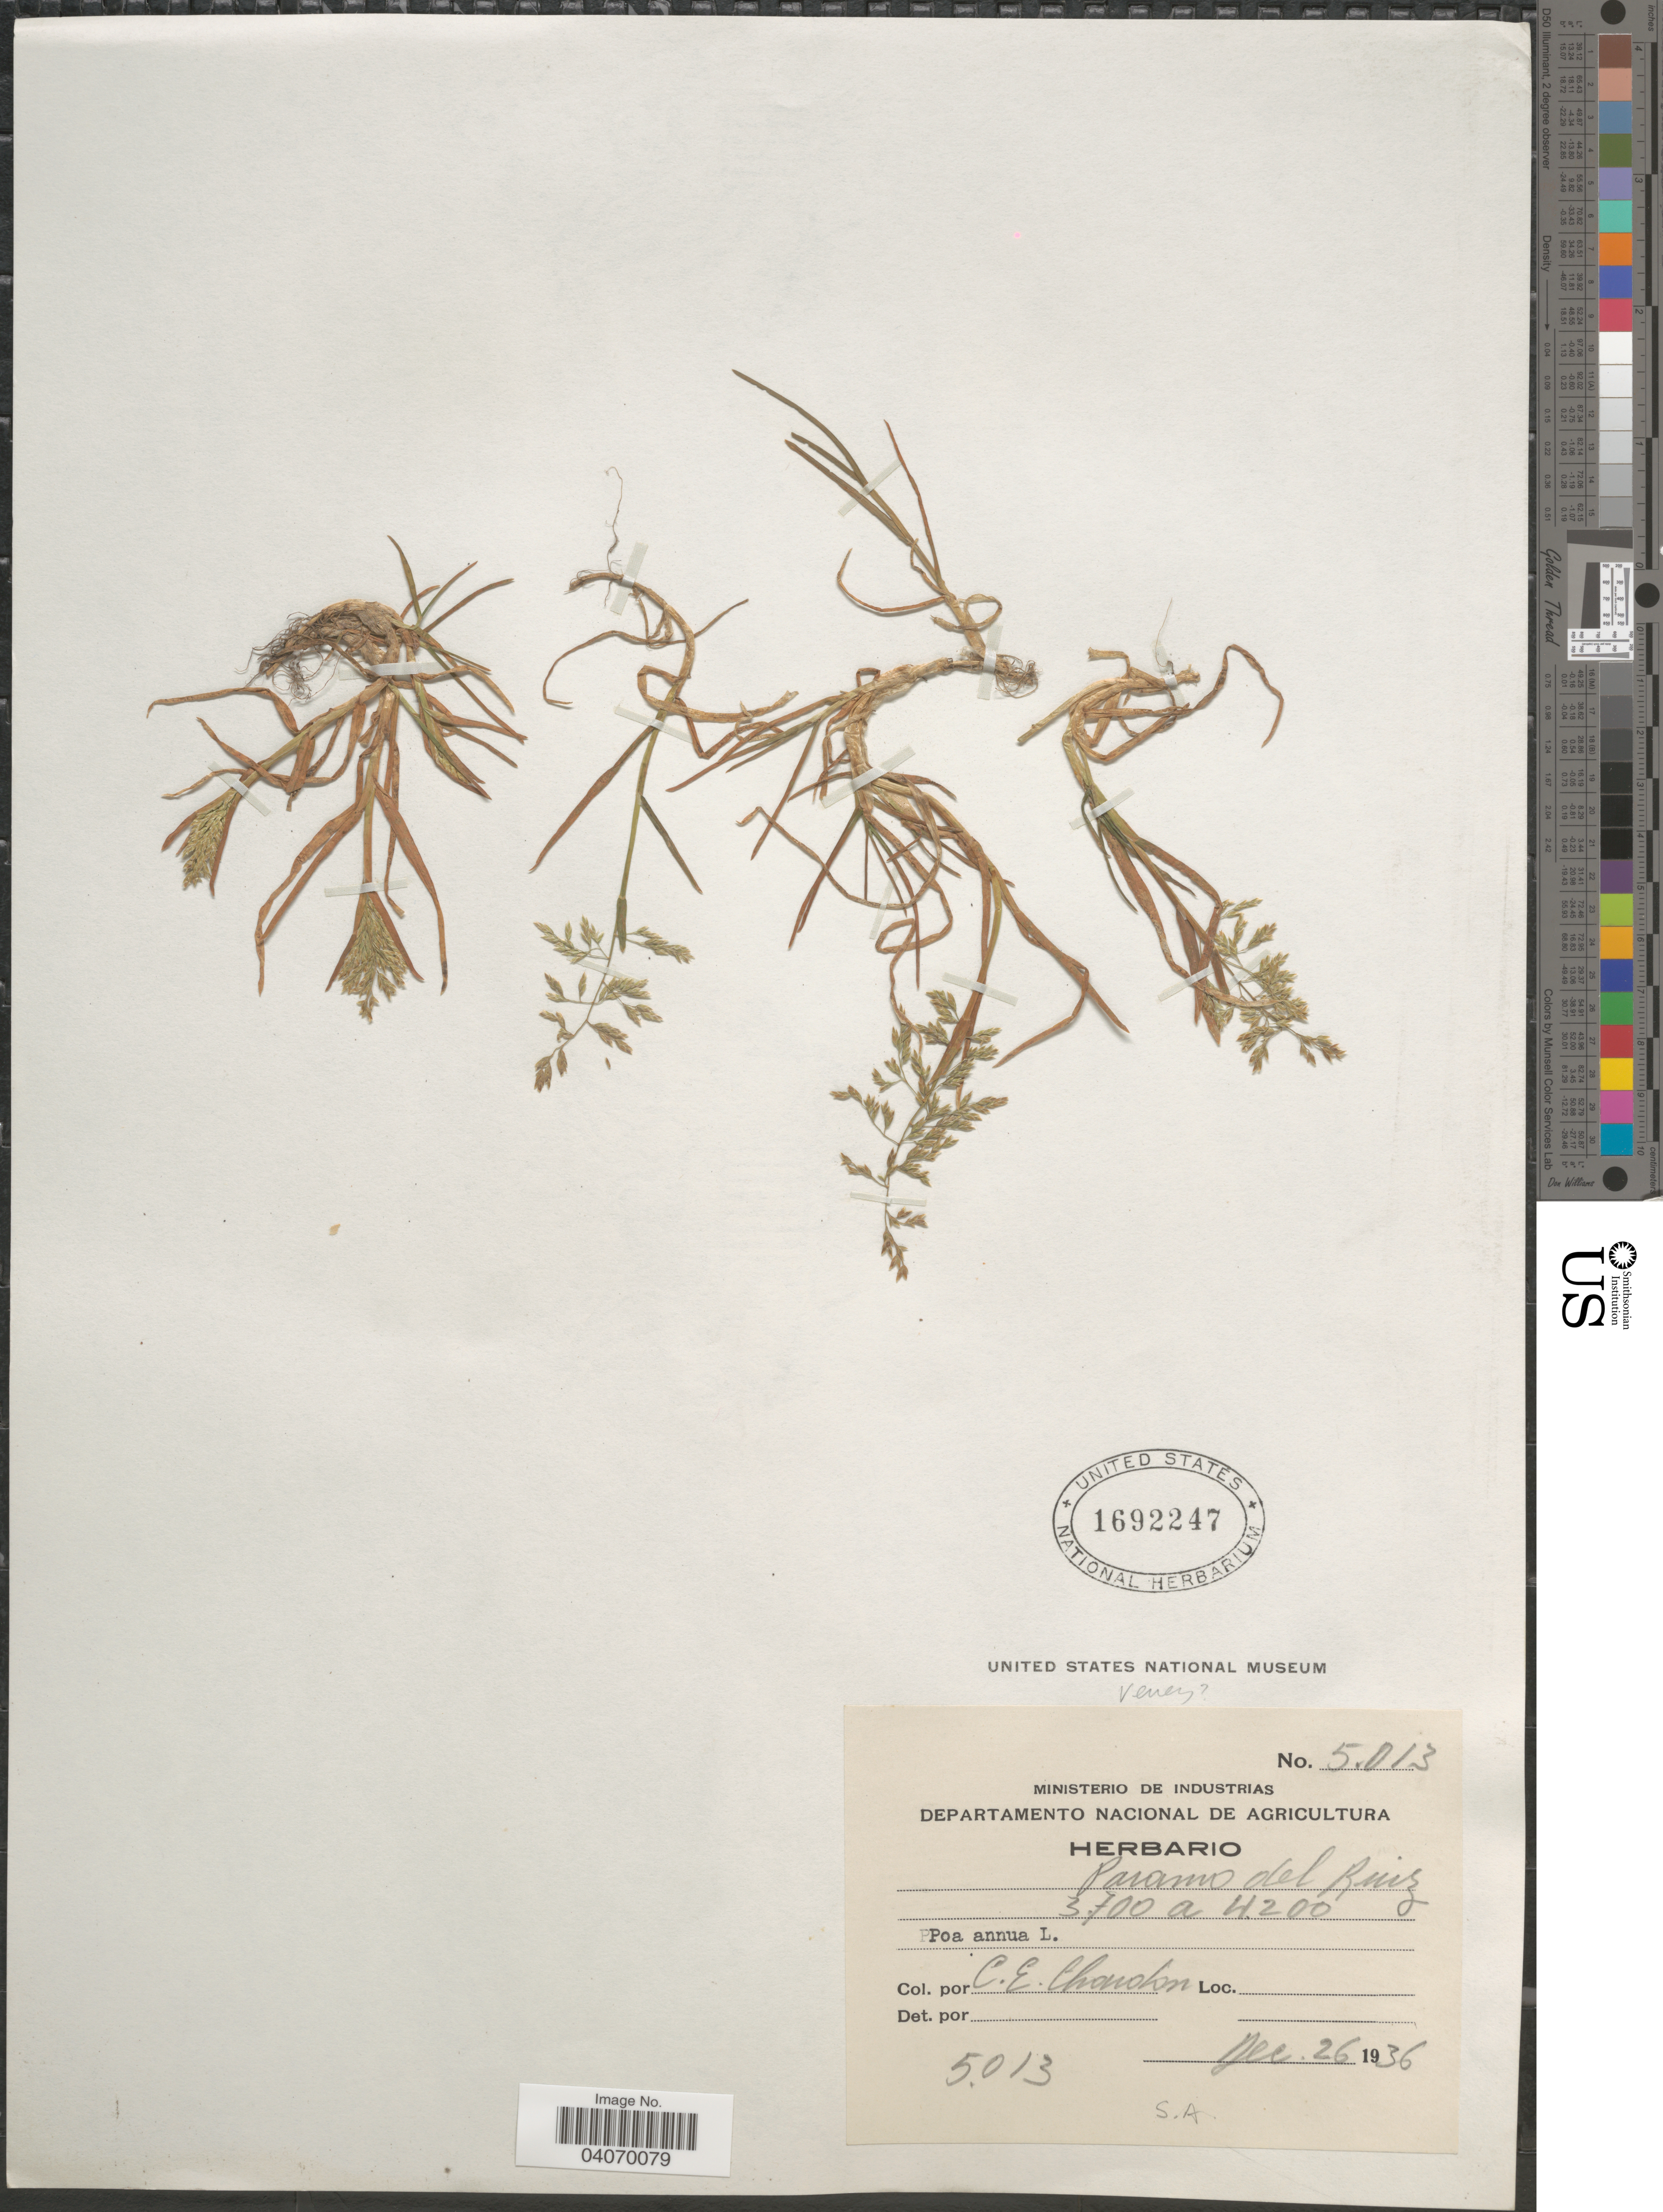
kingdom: Plantae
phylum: Tracheophyta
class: Liliopsida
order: Poales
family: Poaceae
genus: Poa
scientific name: Poa annua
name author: L.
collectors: C. E. Chardón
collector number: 5013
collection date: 1936-12-26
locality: Paramo del Ruiz.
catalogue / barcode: US 1692247